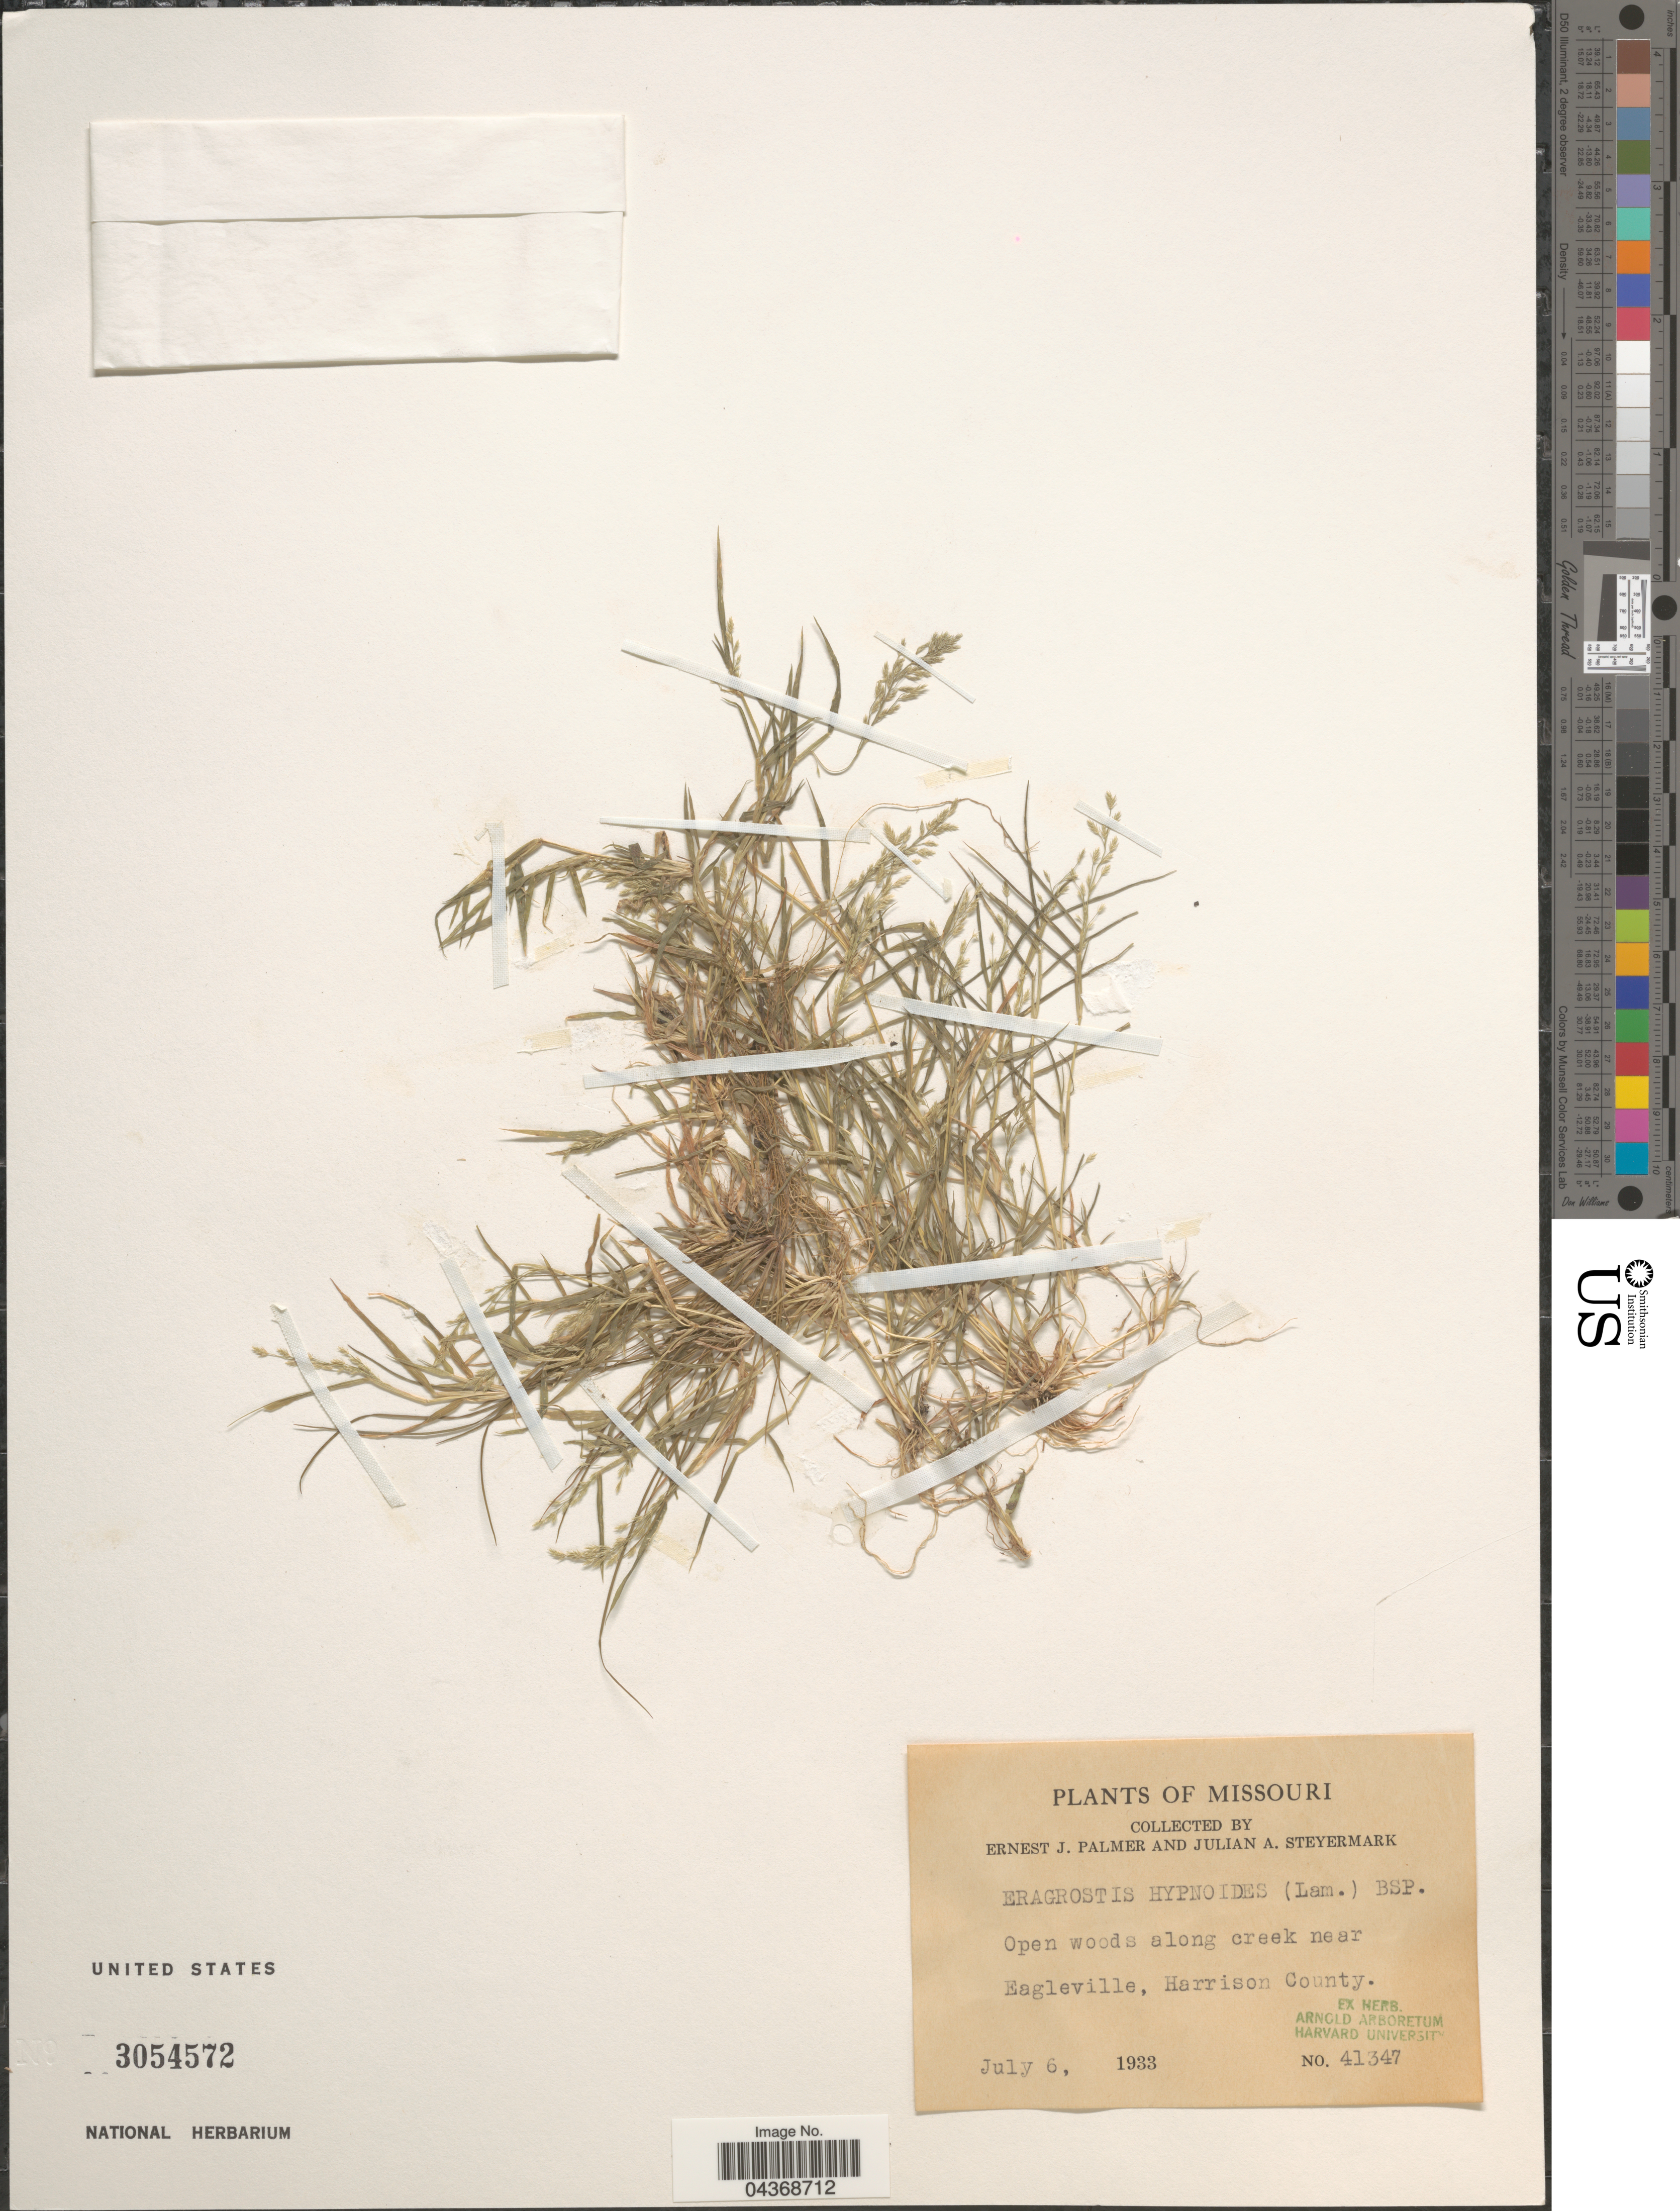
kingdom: Plantae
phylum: Tracheophyta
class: Liliopsida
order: Poales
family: Poaceae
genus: Eragrostis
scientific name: Eragrostis hypnoides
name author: (Lam.) Britton, Stearns & Poggenb.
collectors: E. J. Palmer & J. Steyermark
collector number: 41347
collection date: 1933-07-06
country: United States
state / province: Missouri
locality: Open woods along creek near Eagleville, Harrison County.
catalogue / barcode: US 3054572